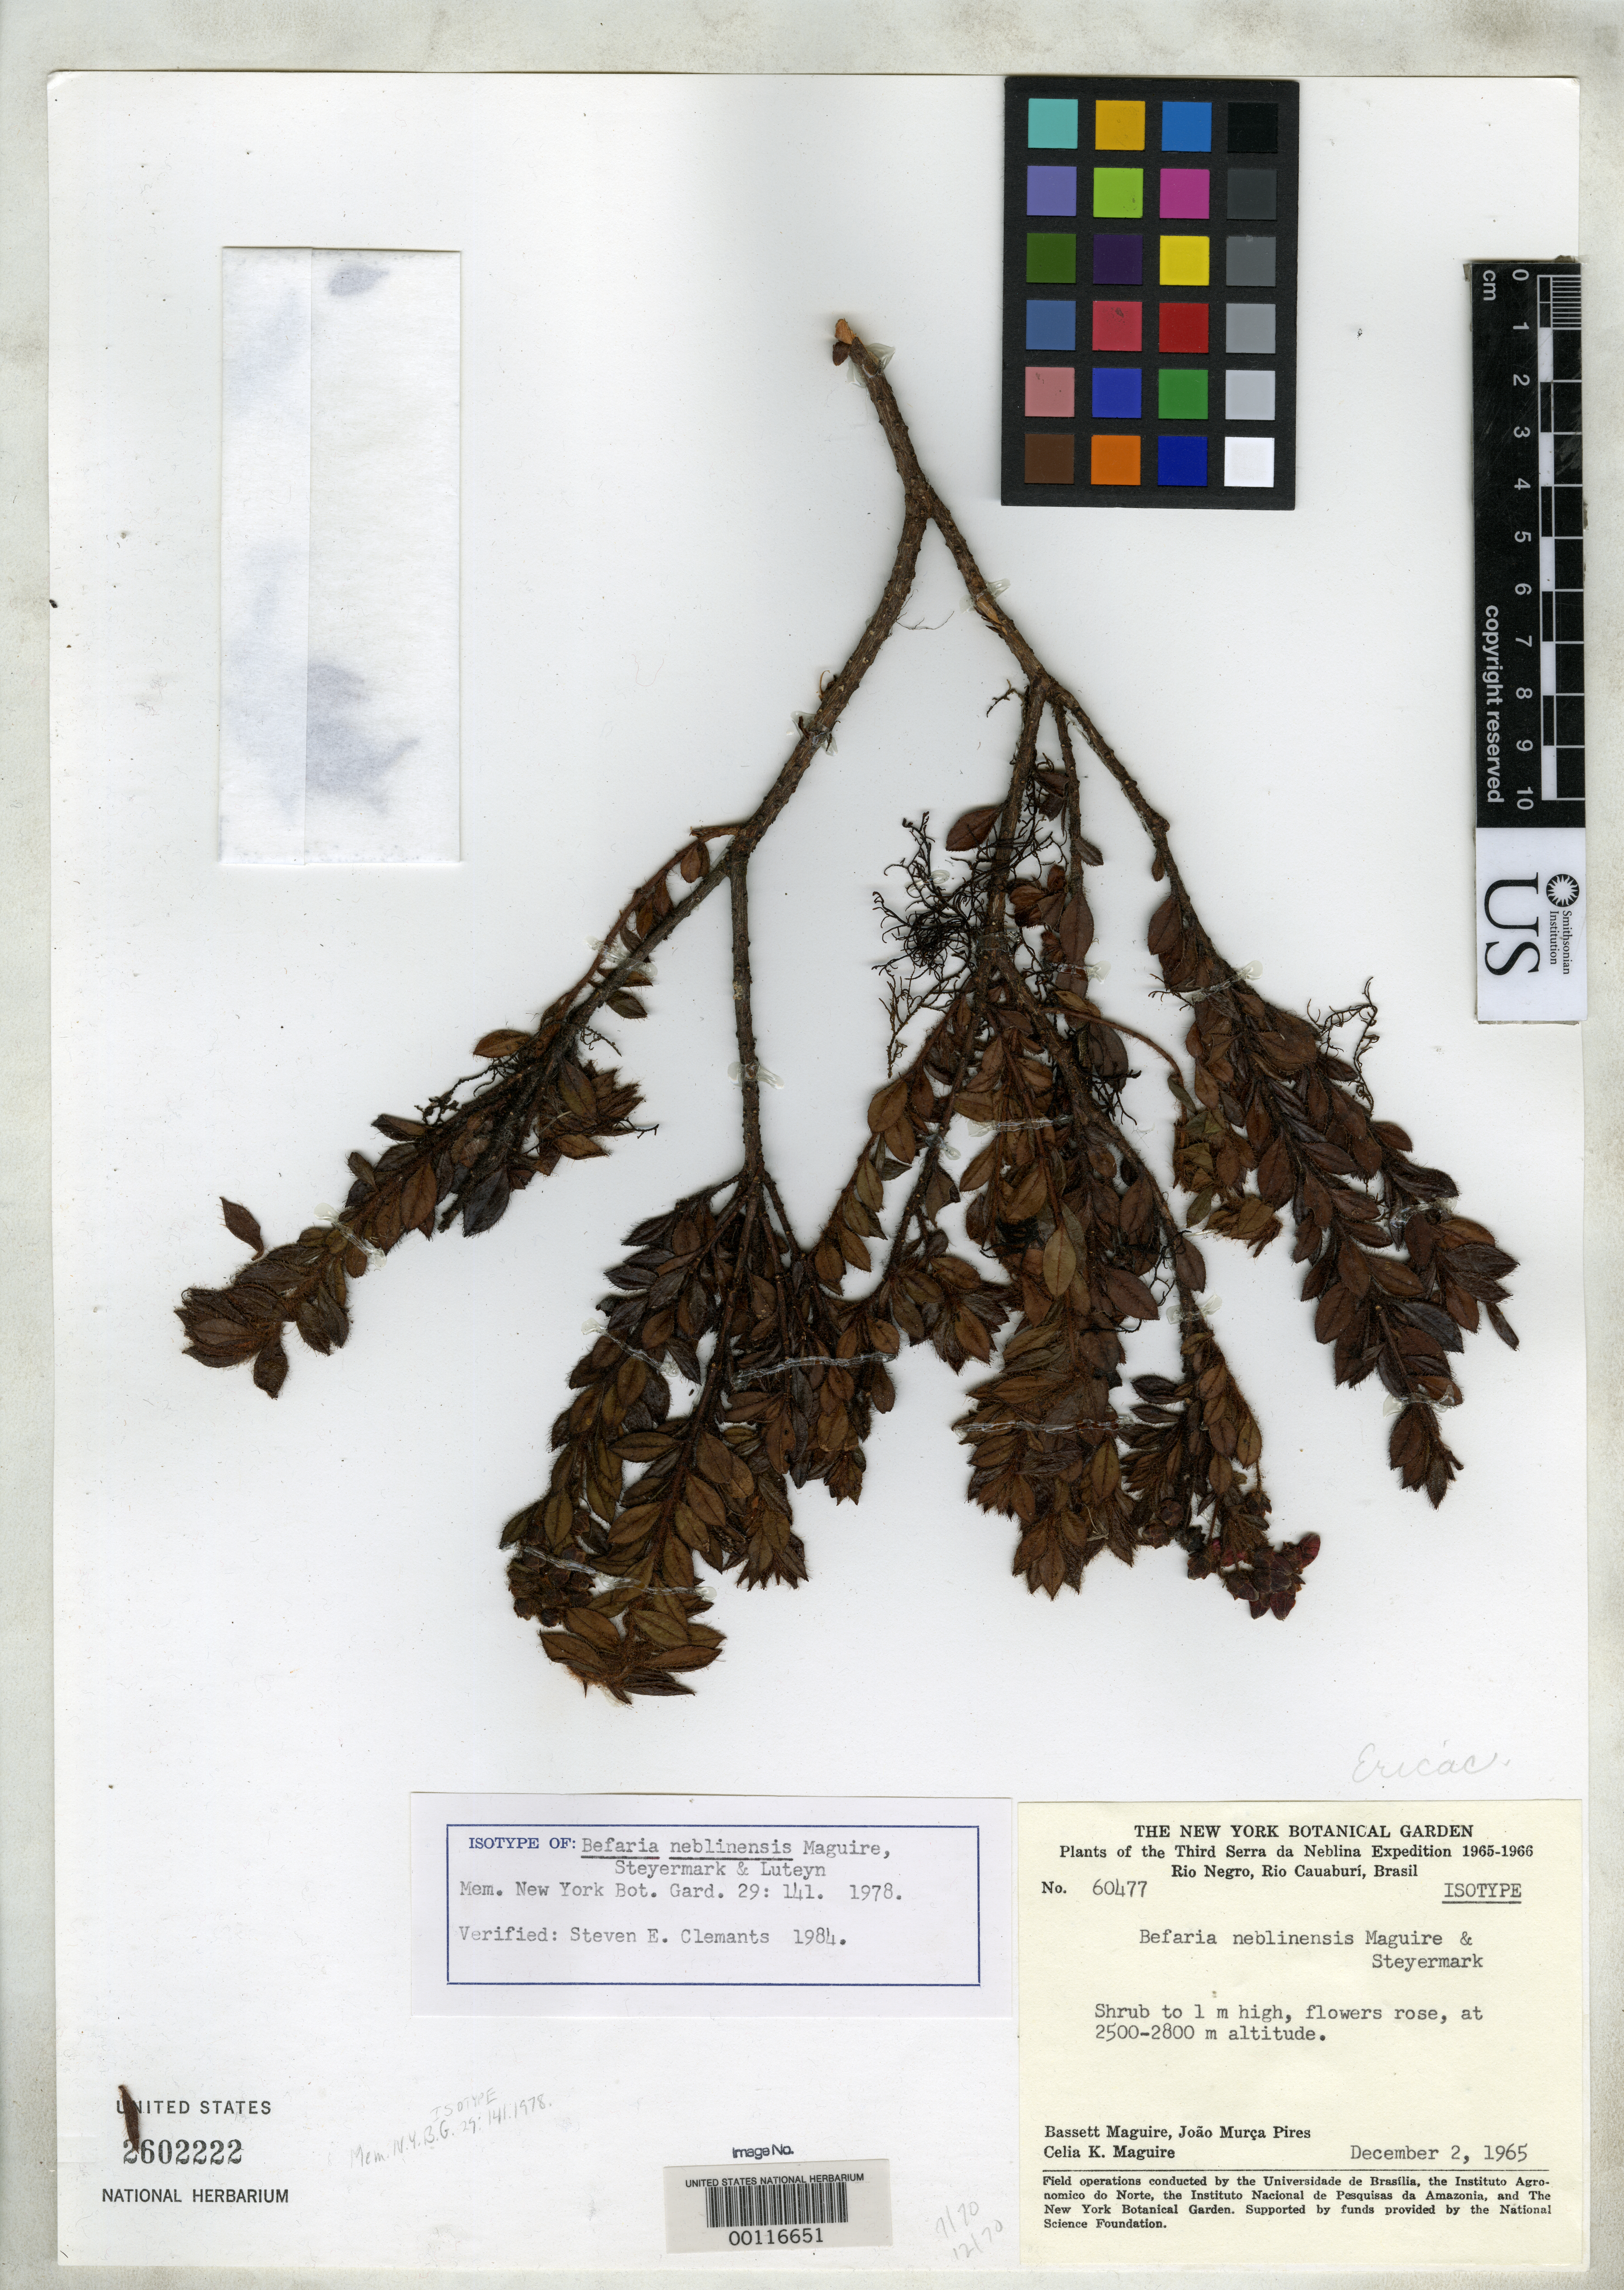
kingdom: Plantae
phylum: Tracheophyta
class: Magnoliopsida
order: Ericales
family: Ericaceae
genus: Bejaria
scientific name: Bejaria neblinensis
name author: Maguire et al.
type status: Isotype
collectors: B. Maguire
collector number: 60477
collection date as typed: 02 Dec 1965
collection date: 1965-12-02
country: Brazil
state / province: Amazonas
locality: Rio Negro, Rio Cauaburi, Cerro de La Neblina.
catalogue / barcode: US 2602222